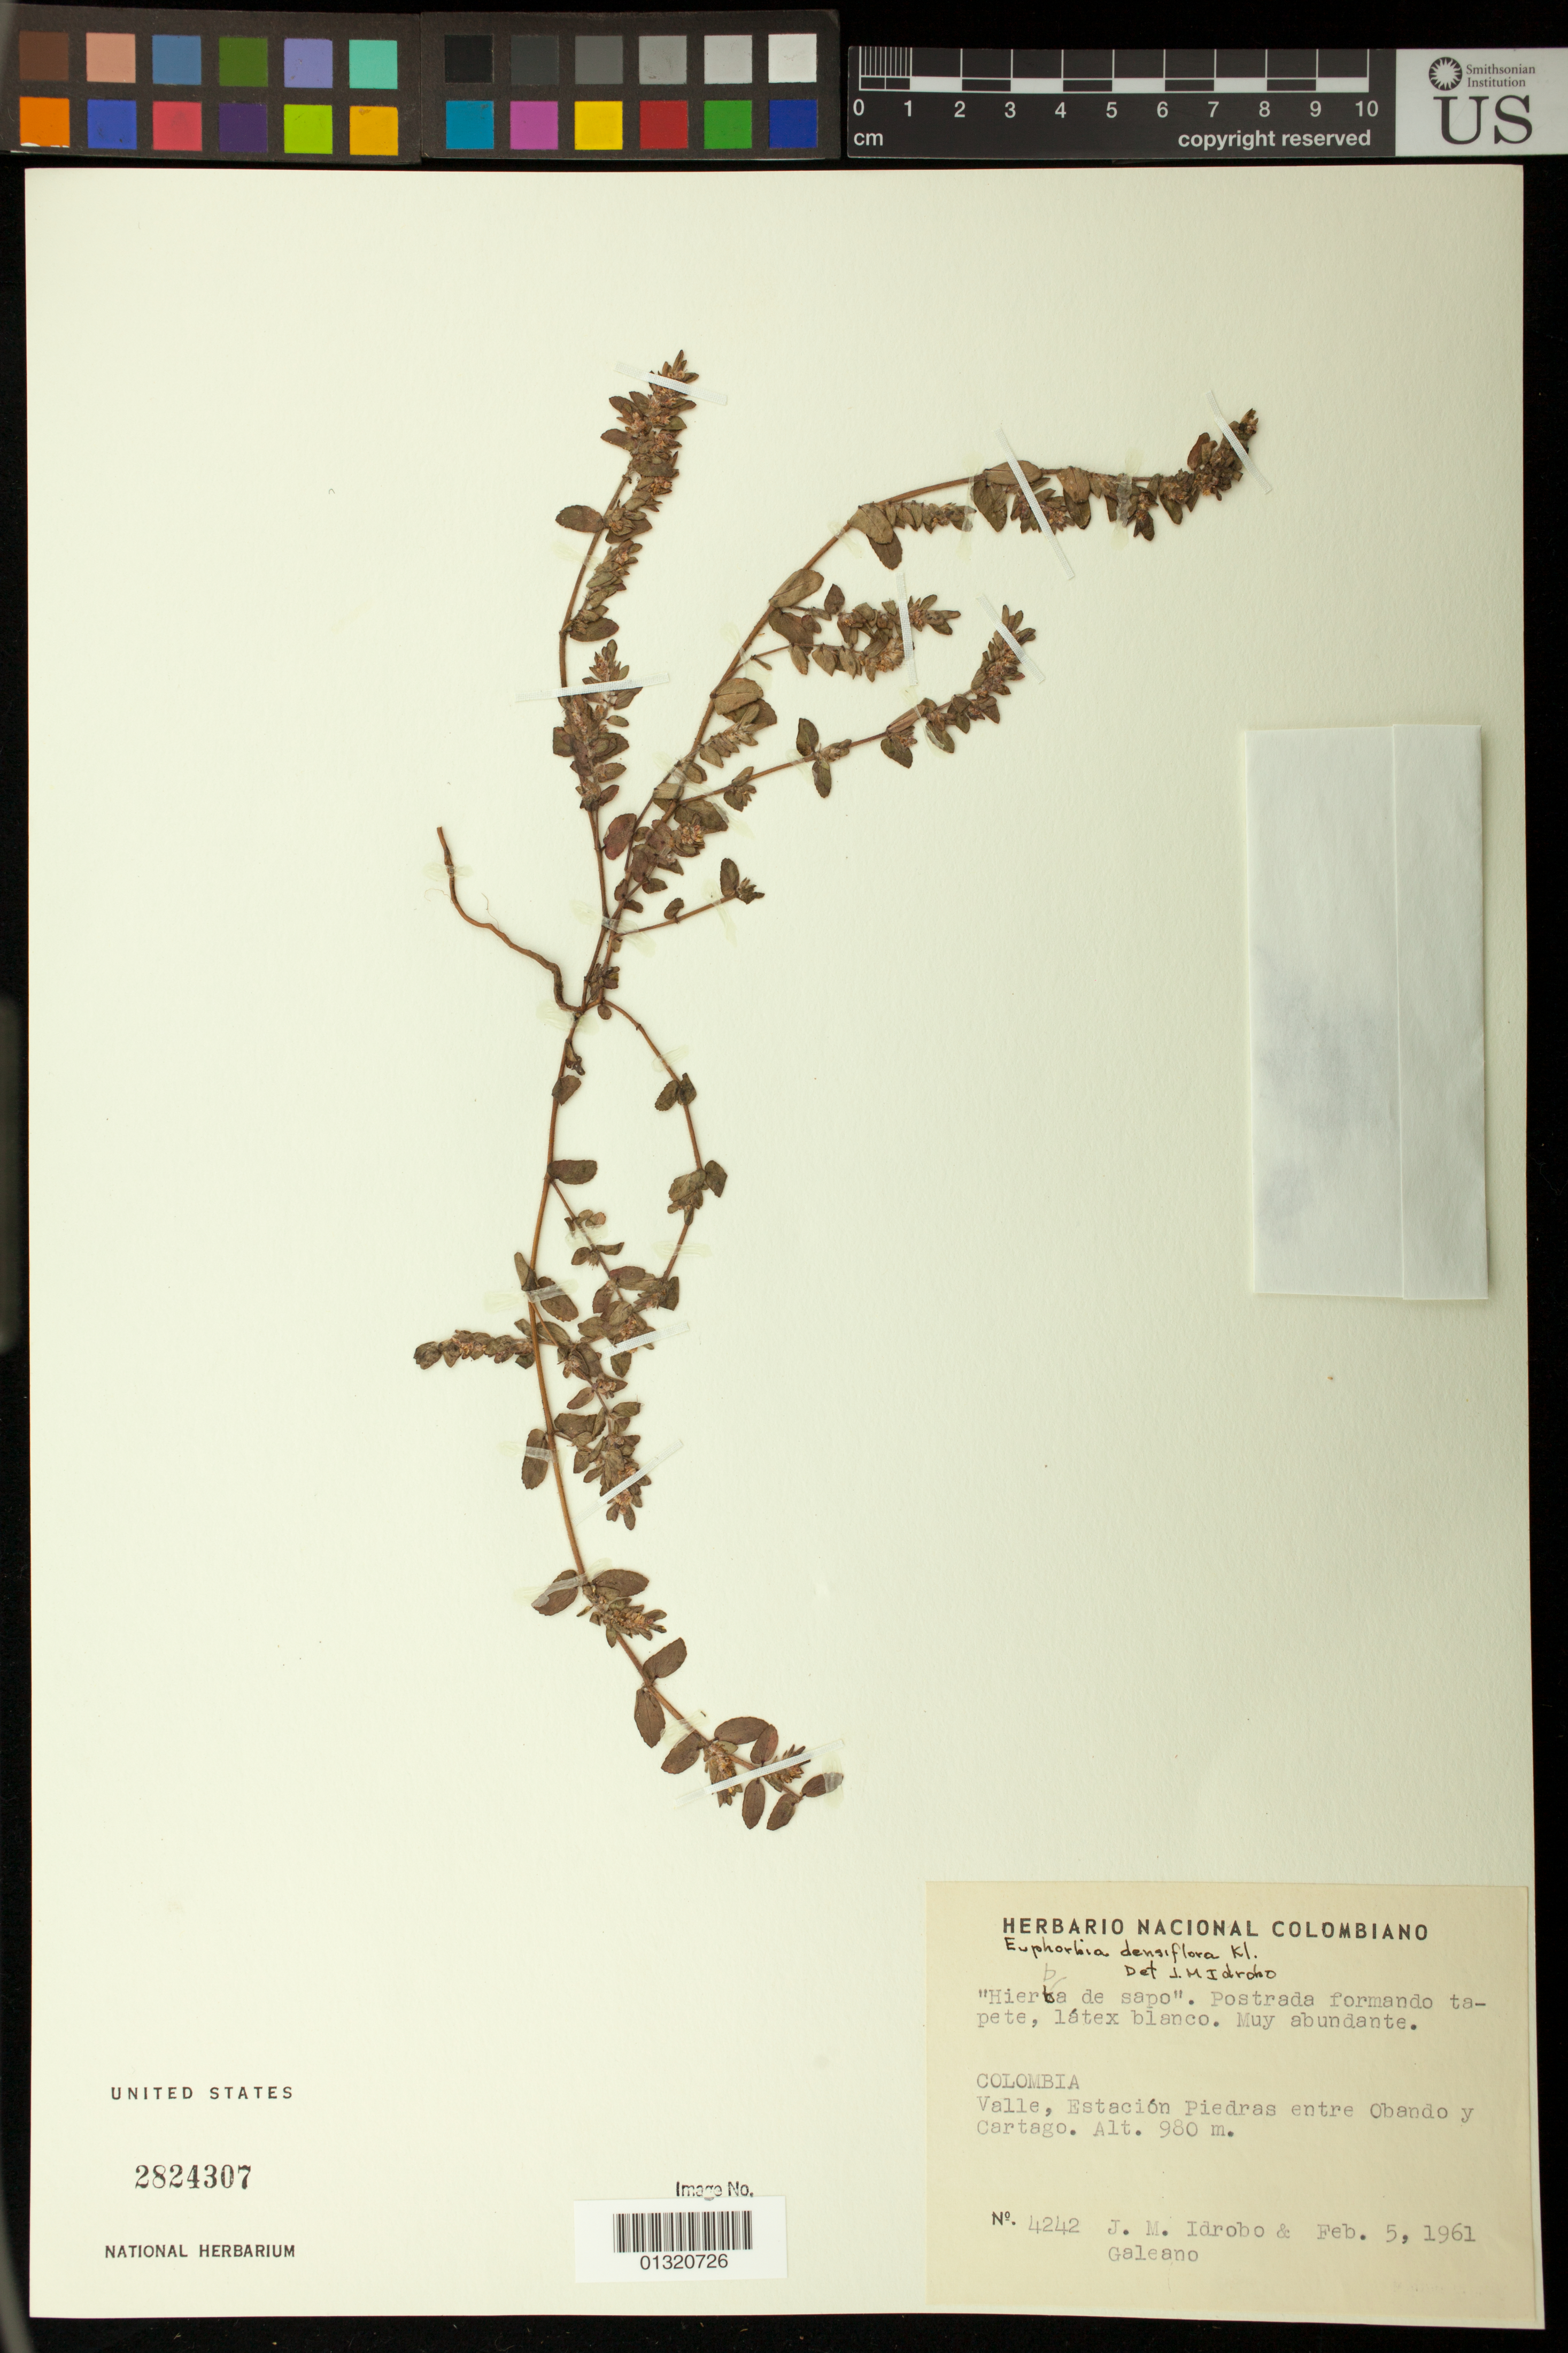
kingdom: Plantae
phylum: Tracheophyta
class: Magnoliopsida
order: Malpighiales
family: Euphorbiaceae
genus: Euphorbia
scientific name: Euphorbia sp.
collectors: J. M. Idrobo & -. Galeano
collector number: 4242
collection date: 1961-02-05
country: Colombia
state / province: Valle del Cauca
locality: Estación Piedras entre Obando y Cartago.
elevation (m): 980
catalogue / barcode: US 2824307